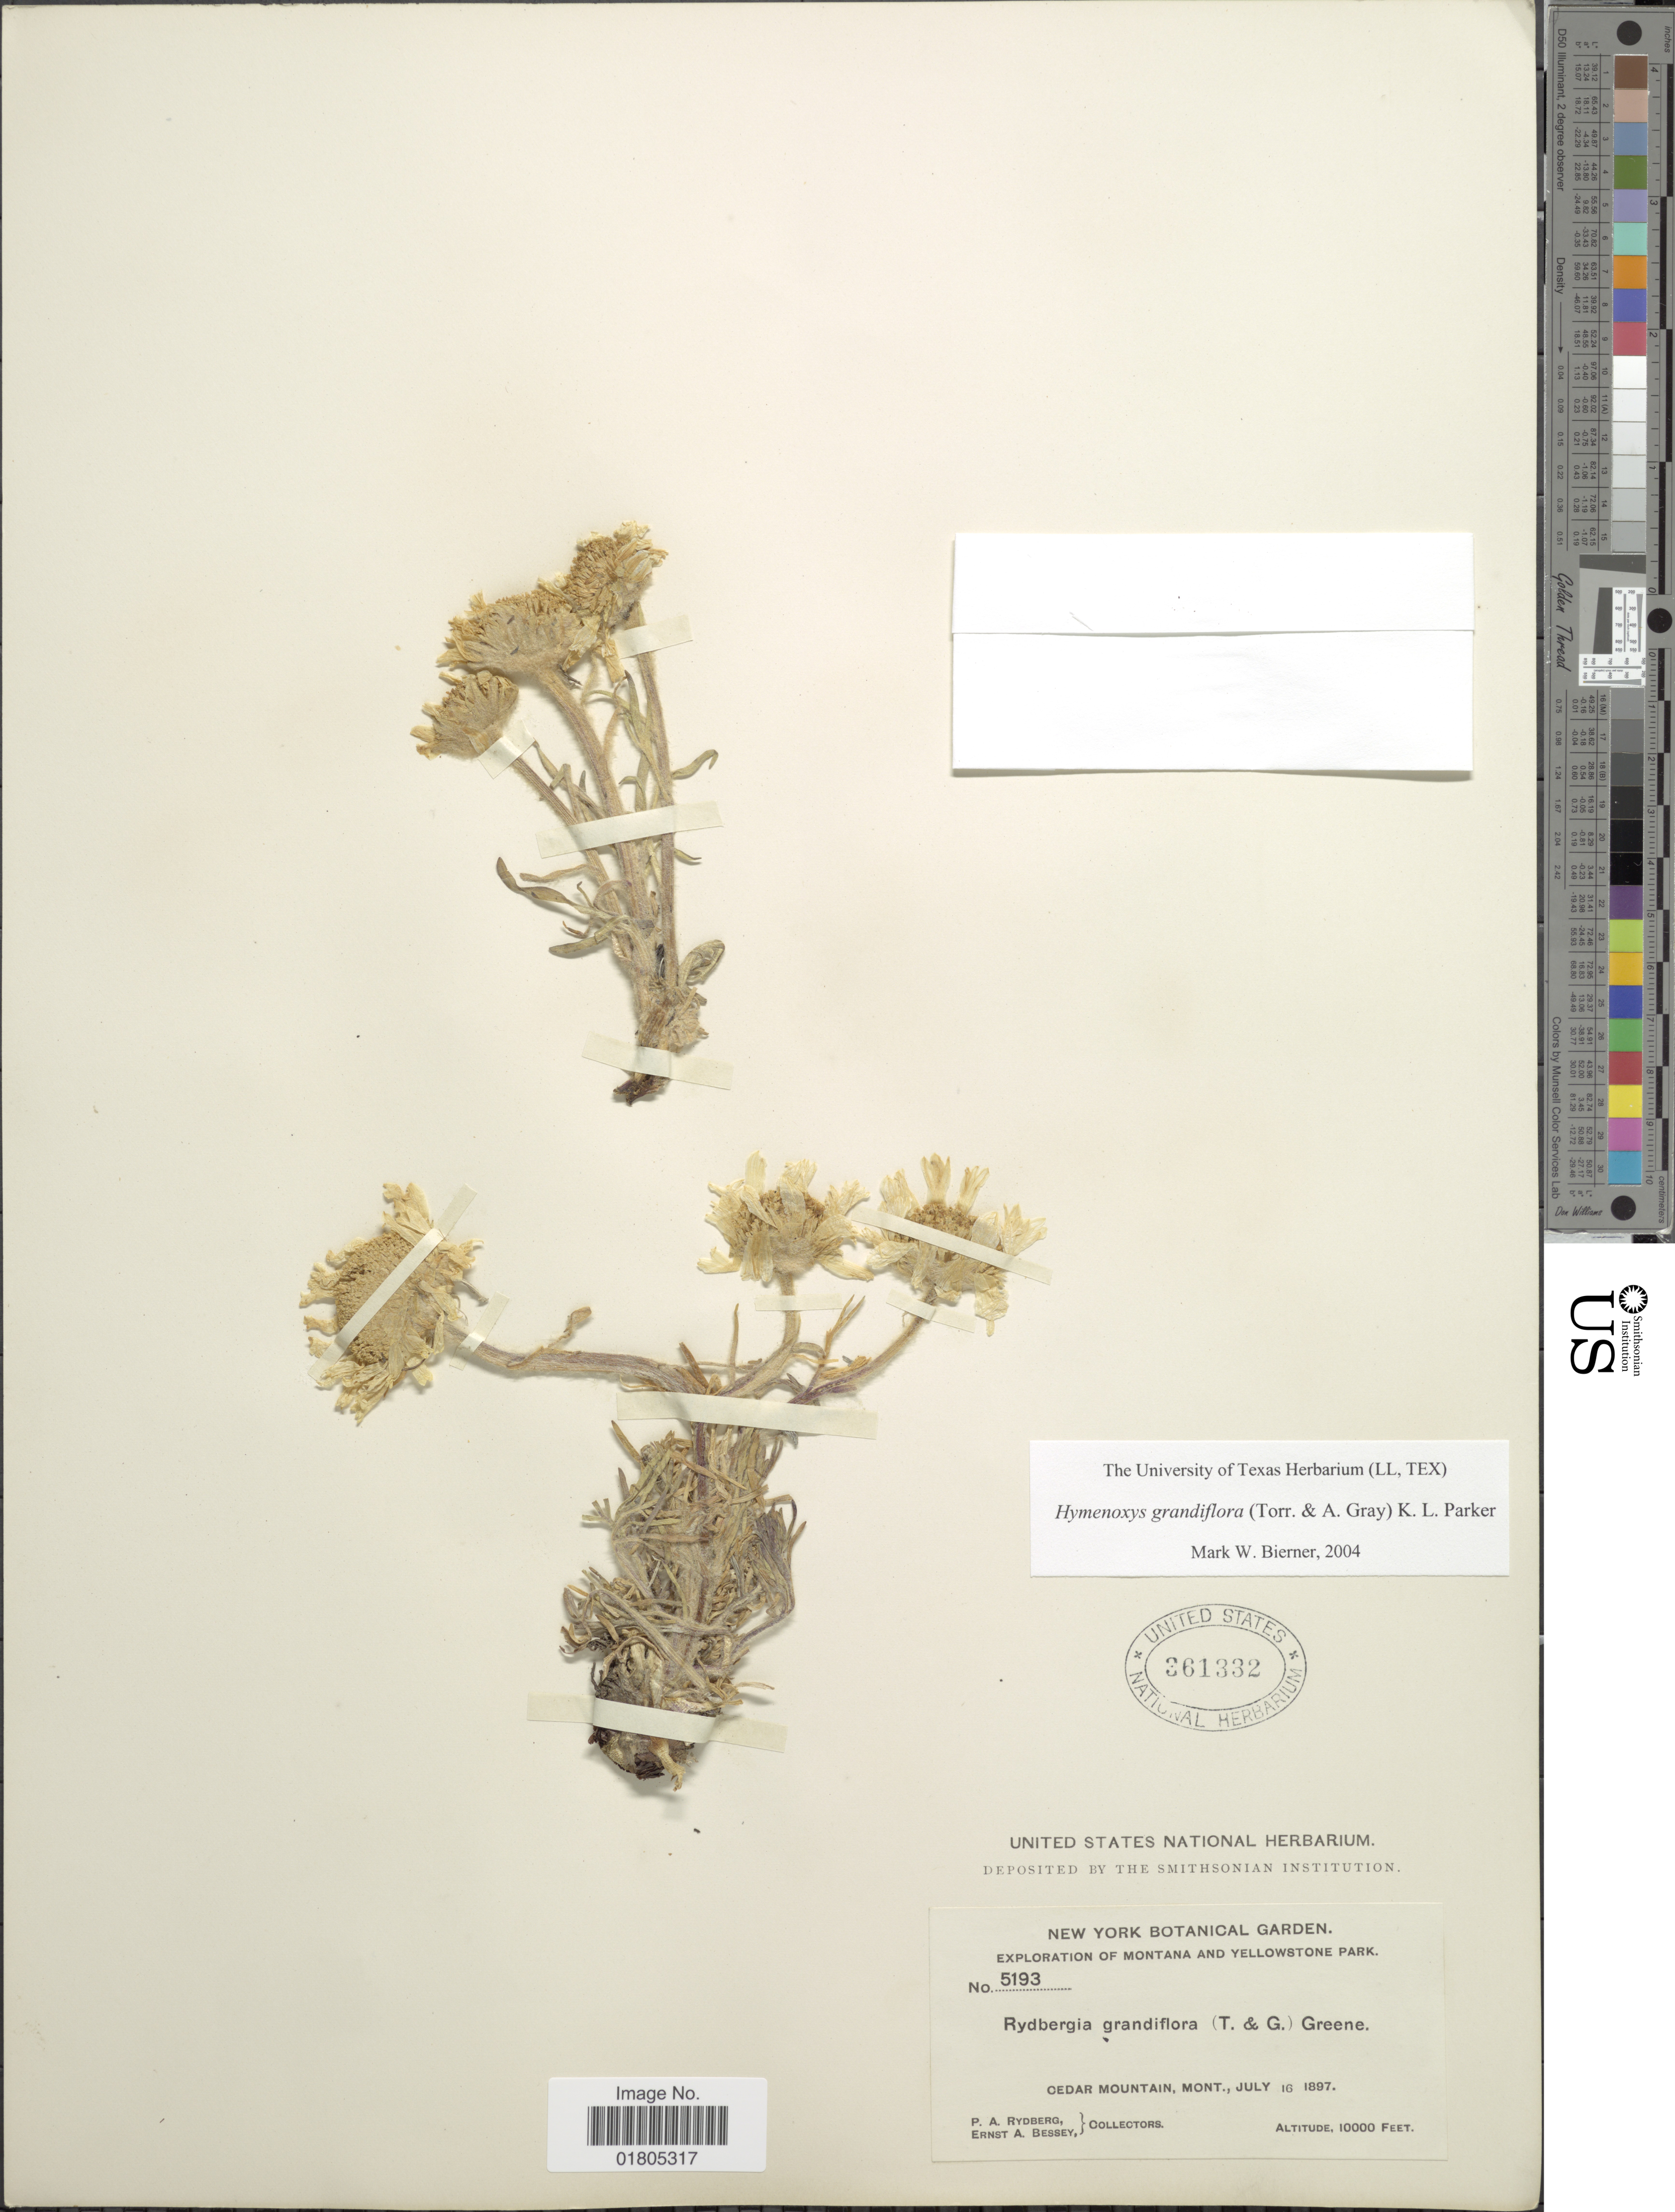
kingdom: Plantae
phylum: Tracheophyta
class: Magnoliopsida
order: Asterales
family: Asteraceae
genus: Actinea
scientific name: Actinea grandiflora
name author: (Torr. & A. Gray) Kuntze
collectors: P. A. Rydberg & E. A. Bessey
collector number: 5193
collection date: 1897-07-16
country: United States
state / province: Montana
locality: Montana and Yellowstone Park, Oedar Mountain, Mont.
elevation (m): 3048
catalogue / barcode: US 361332